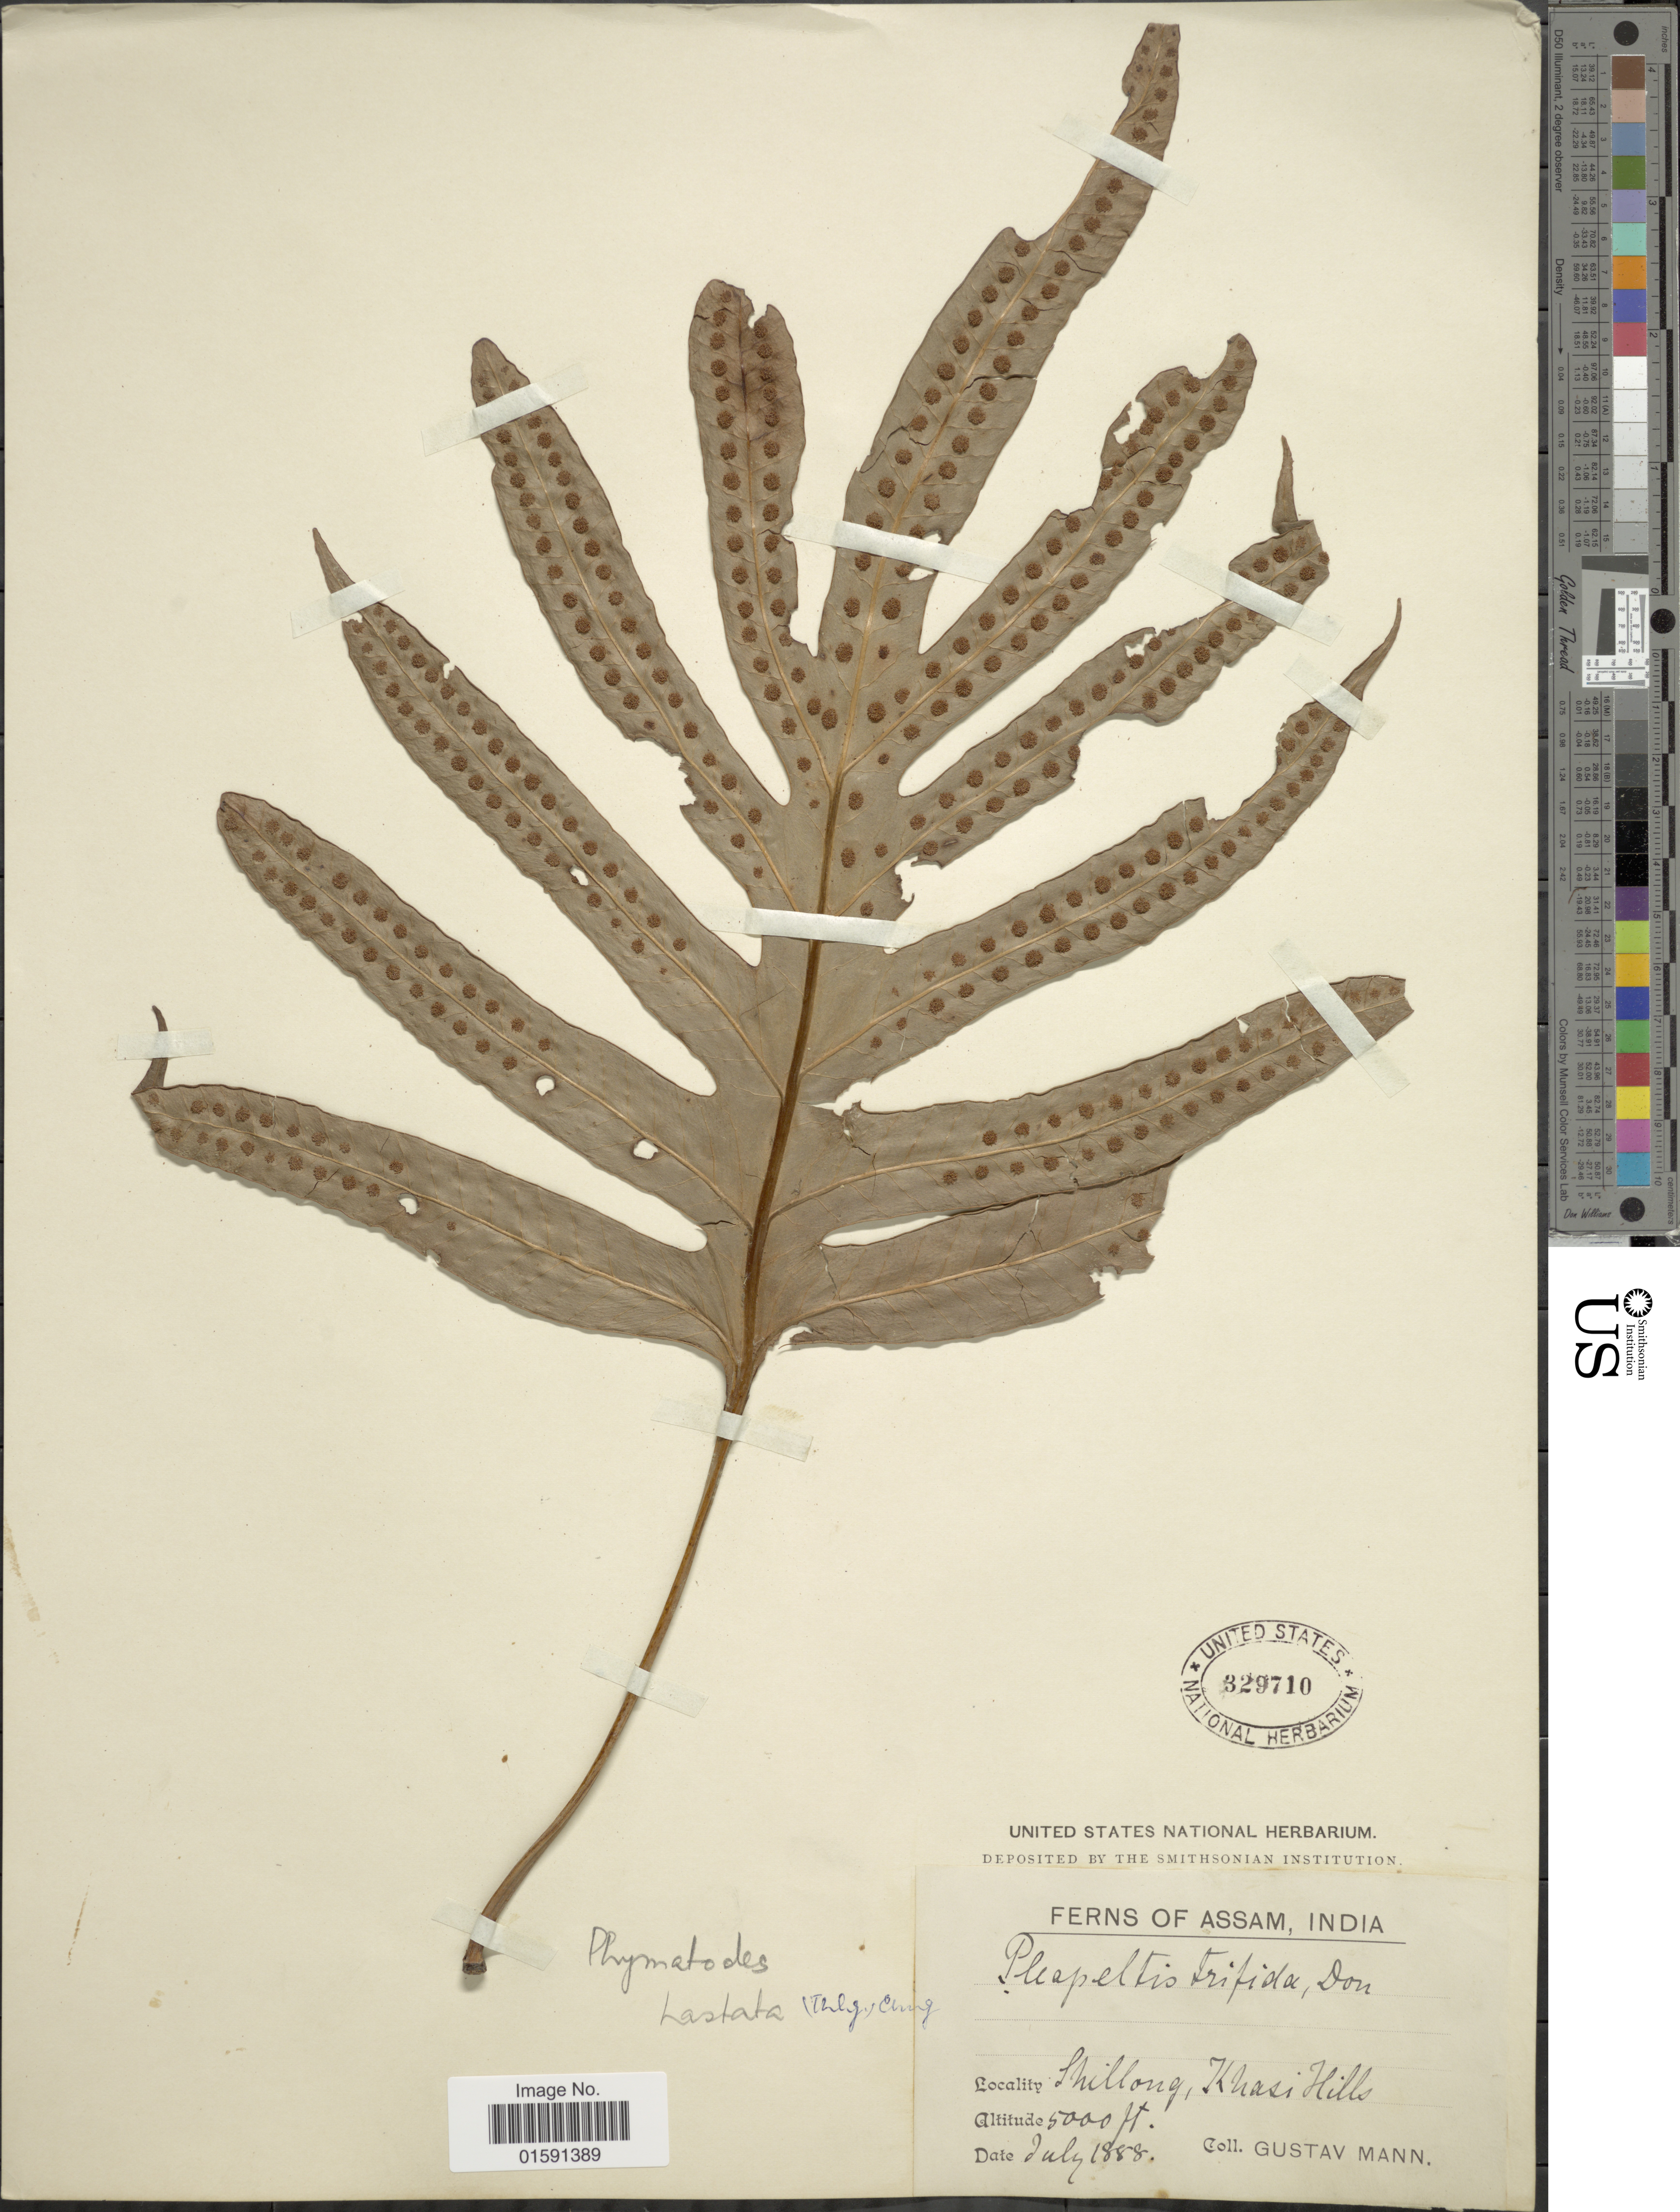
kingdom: Plantae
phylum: Tracheophyta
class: Polypodiopsida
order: Polypodiales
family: Polypodiaceae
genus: Selliguea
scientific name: Selliguea oxyloba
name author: (Wall. ex Kunze) Fraser-Jenk.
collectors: G. Mann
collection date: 1888-07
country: India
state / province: Meghalaya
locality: Shillong, Khasi Hills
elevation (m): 1524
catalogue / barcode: US 329710